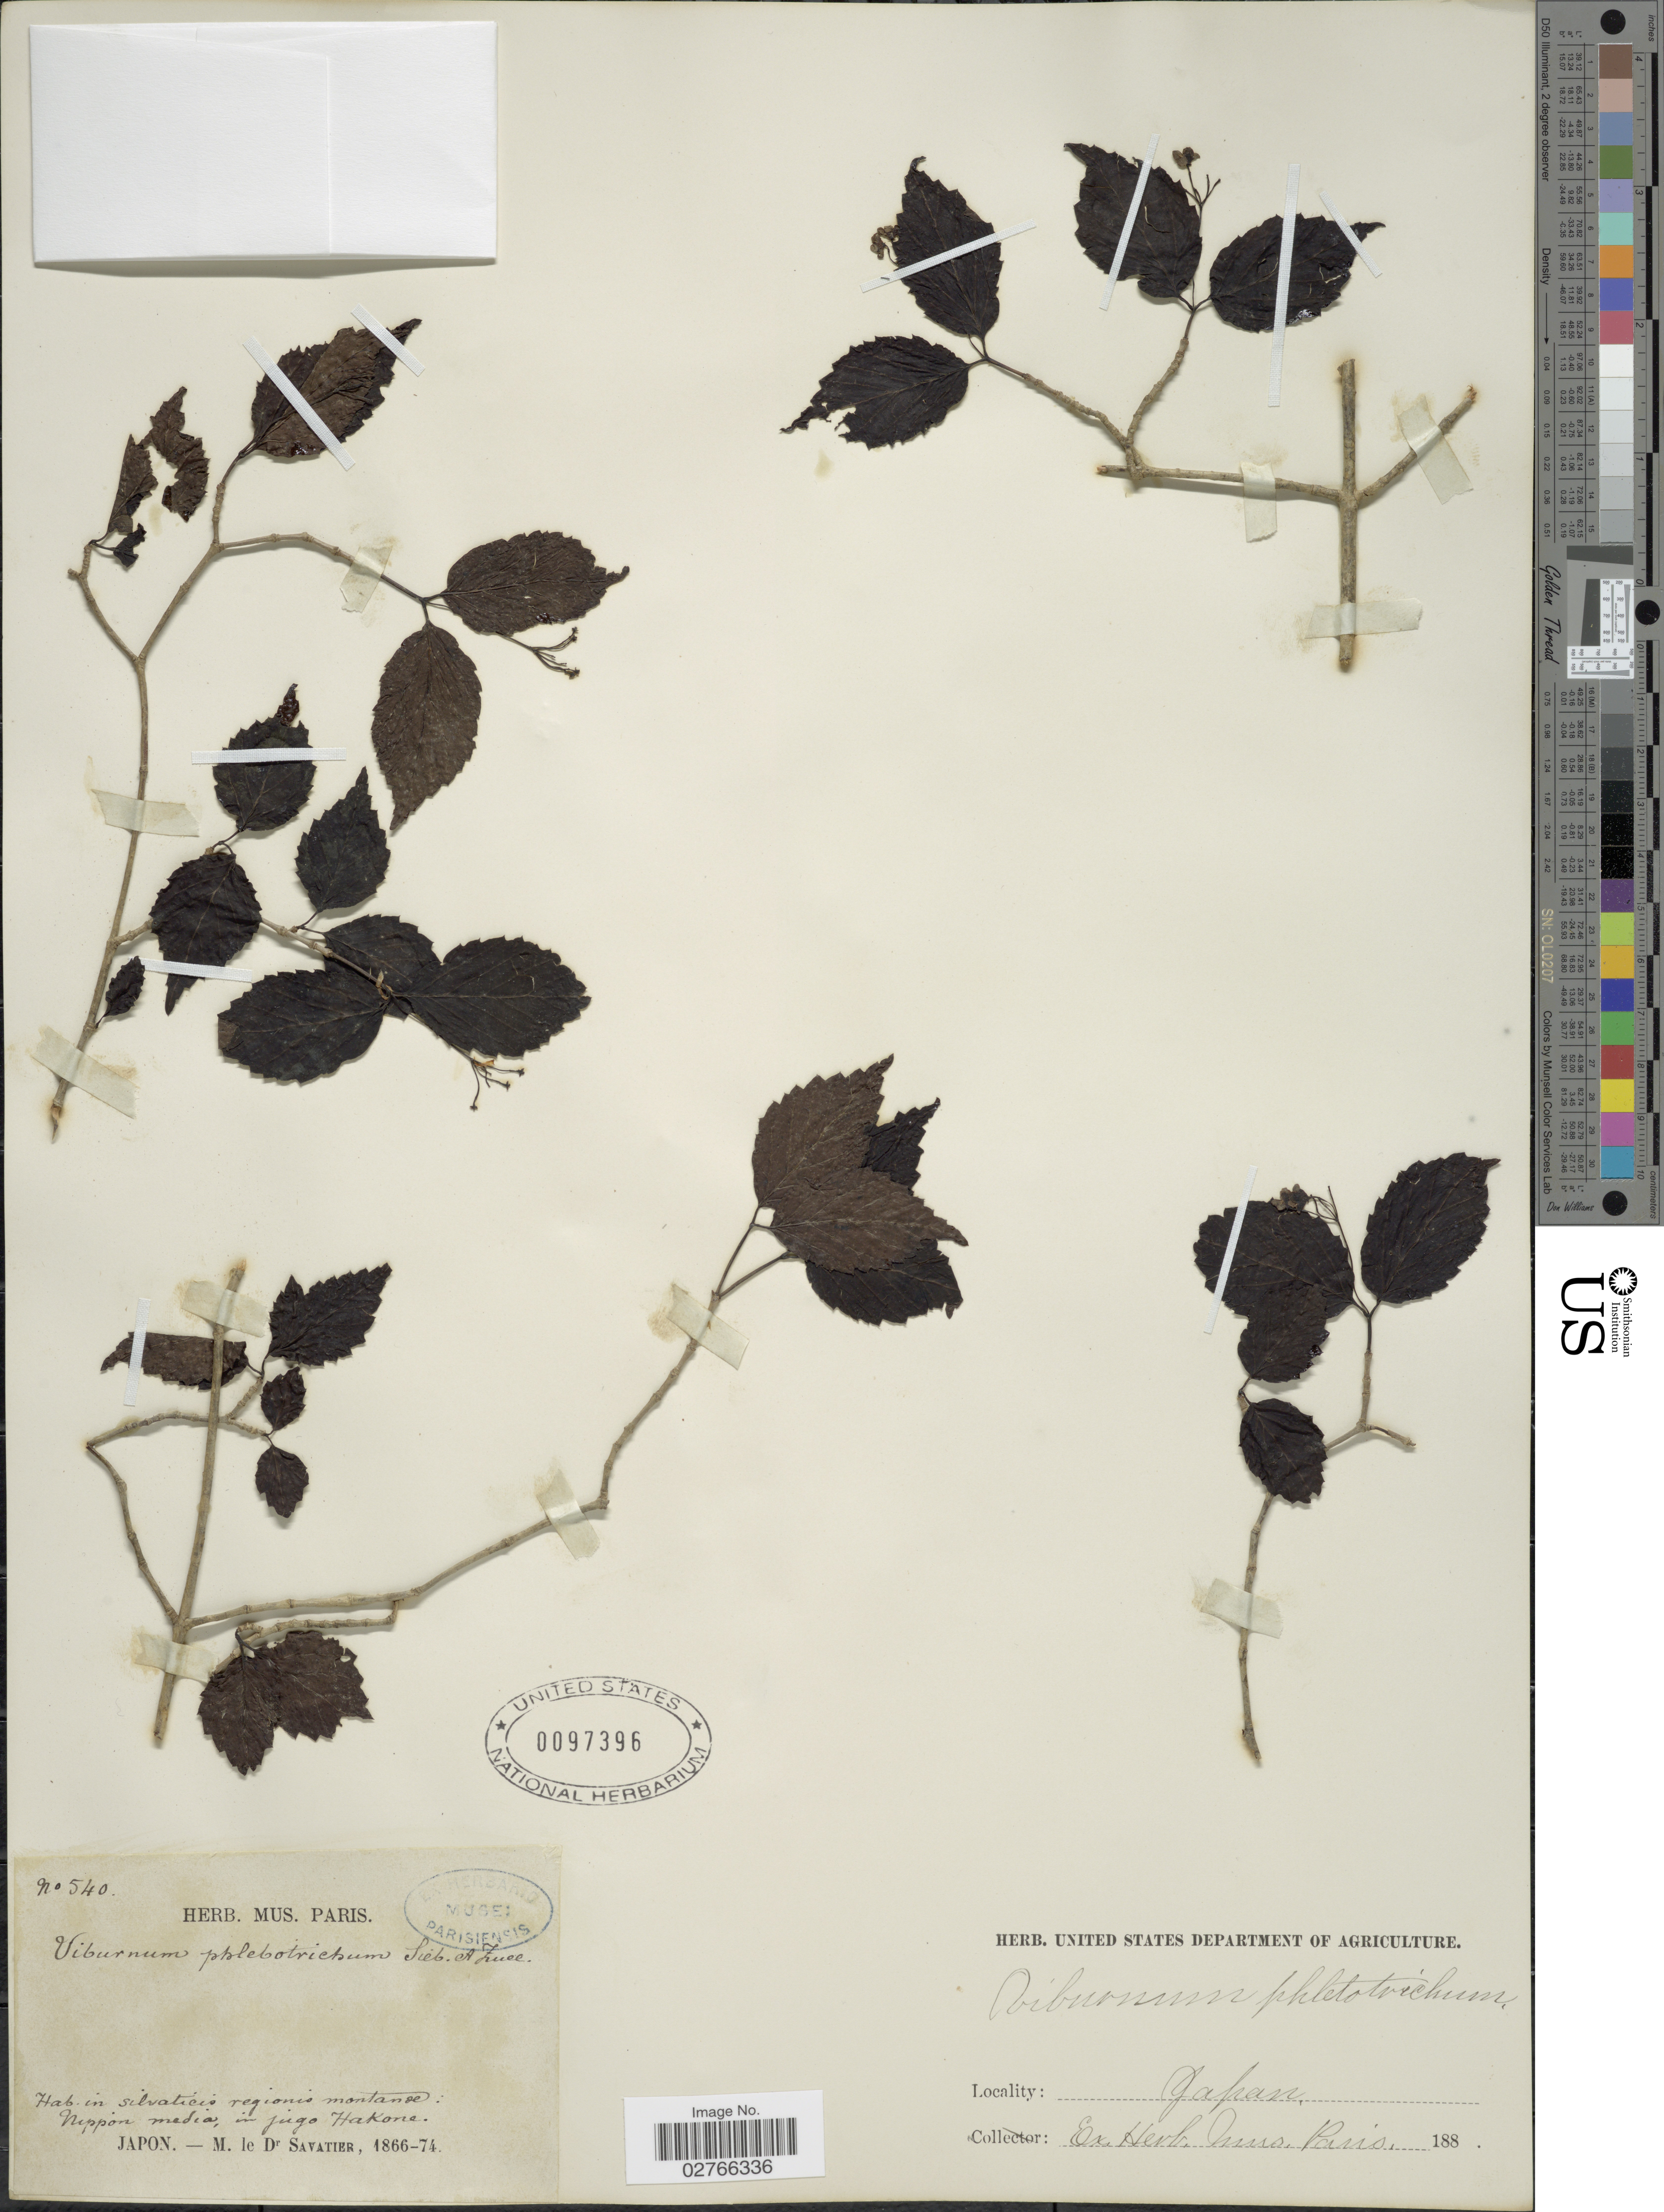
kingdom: Plantae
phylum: Tracheophyta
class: Magnoliopsida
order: Dipsacales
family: Viburnaceae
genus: Viburnum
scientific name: Viburnum phlebotrichum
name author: Siebold & Zucc.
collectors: Savatier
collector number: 540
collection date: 1866/1874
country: Japan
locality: In silvaticis regionis montane, Nippon media, in jugo Hakone.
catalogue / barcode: US 97396